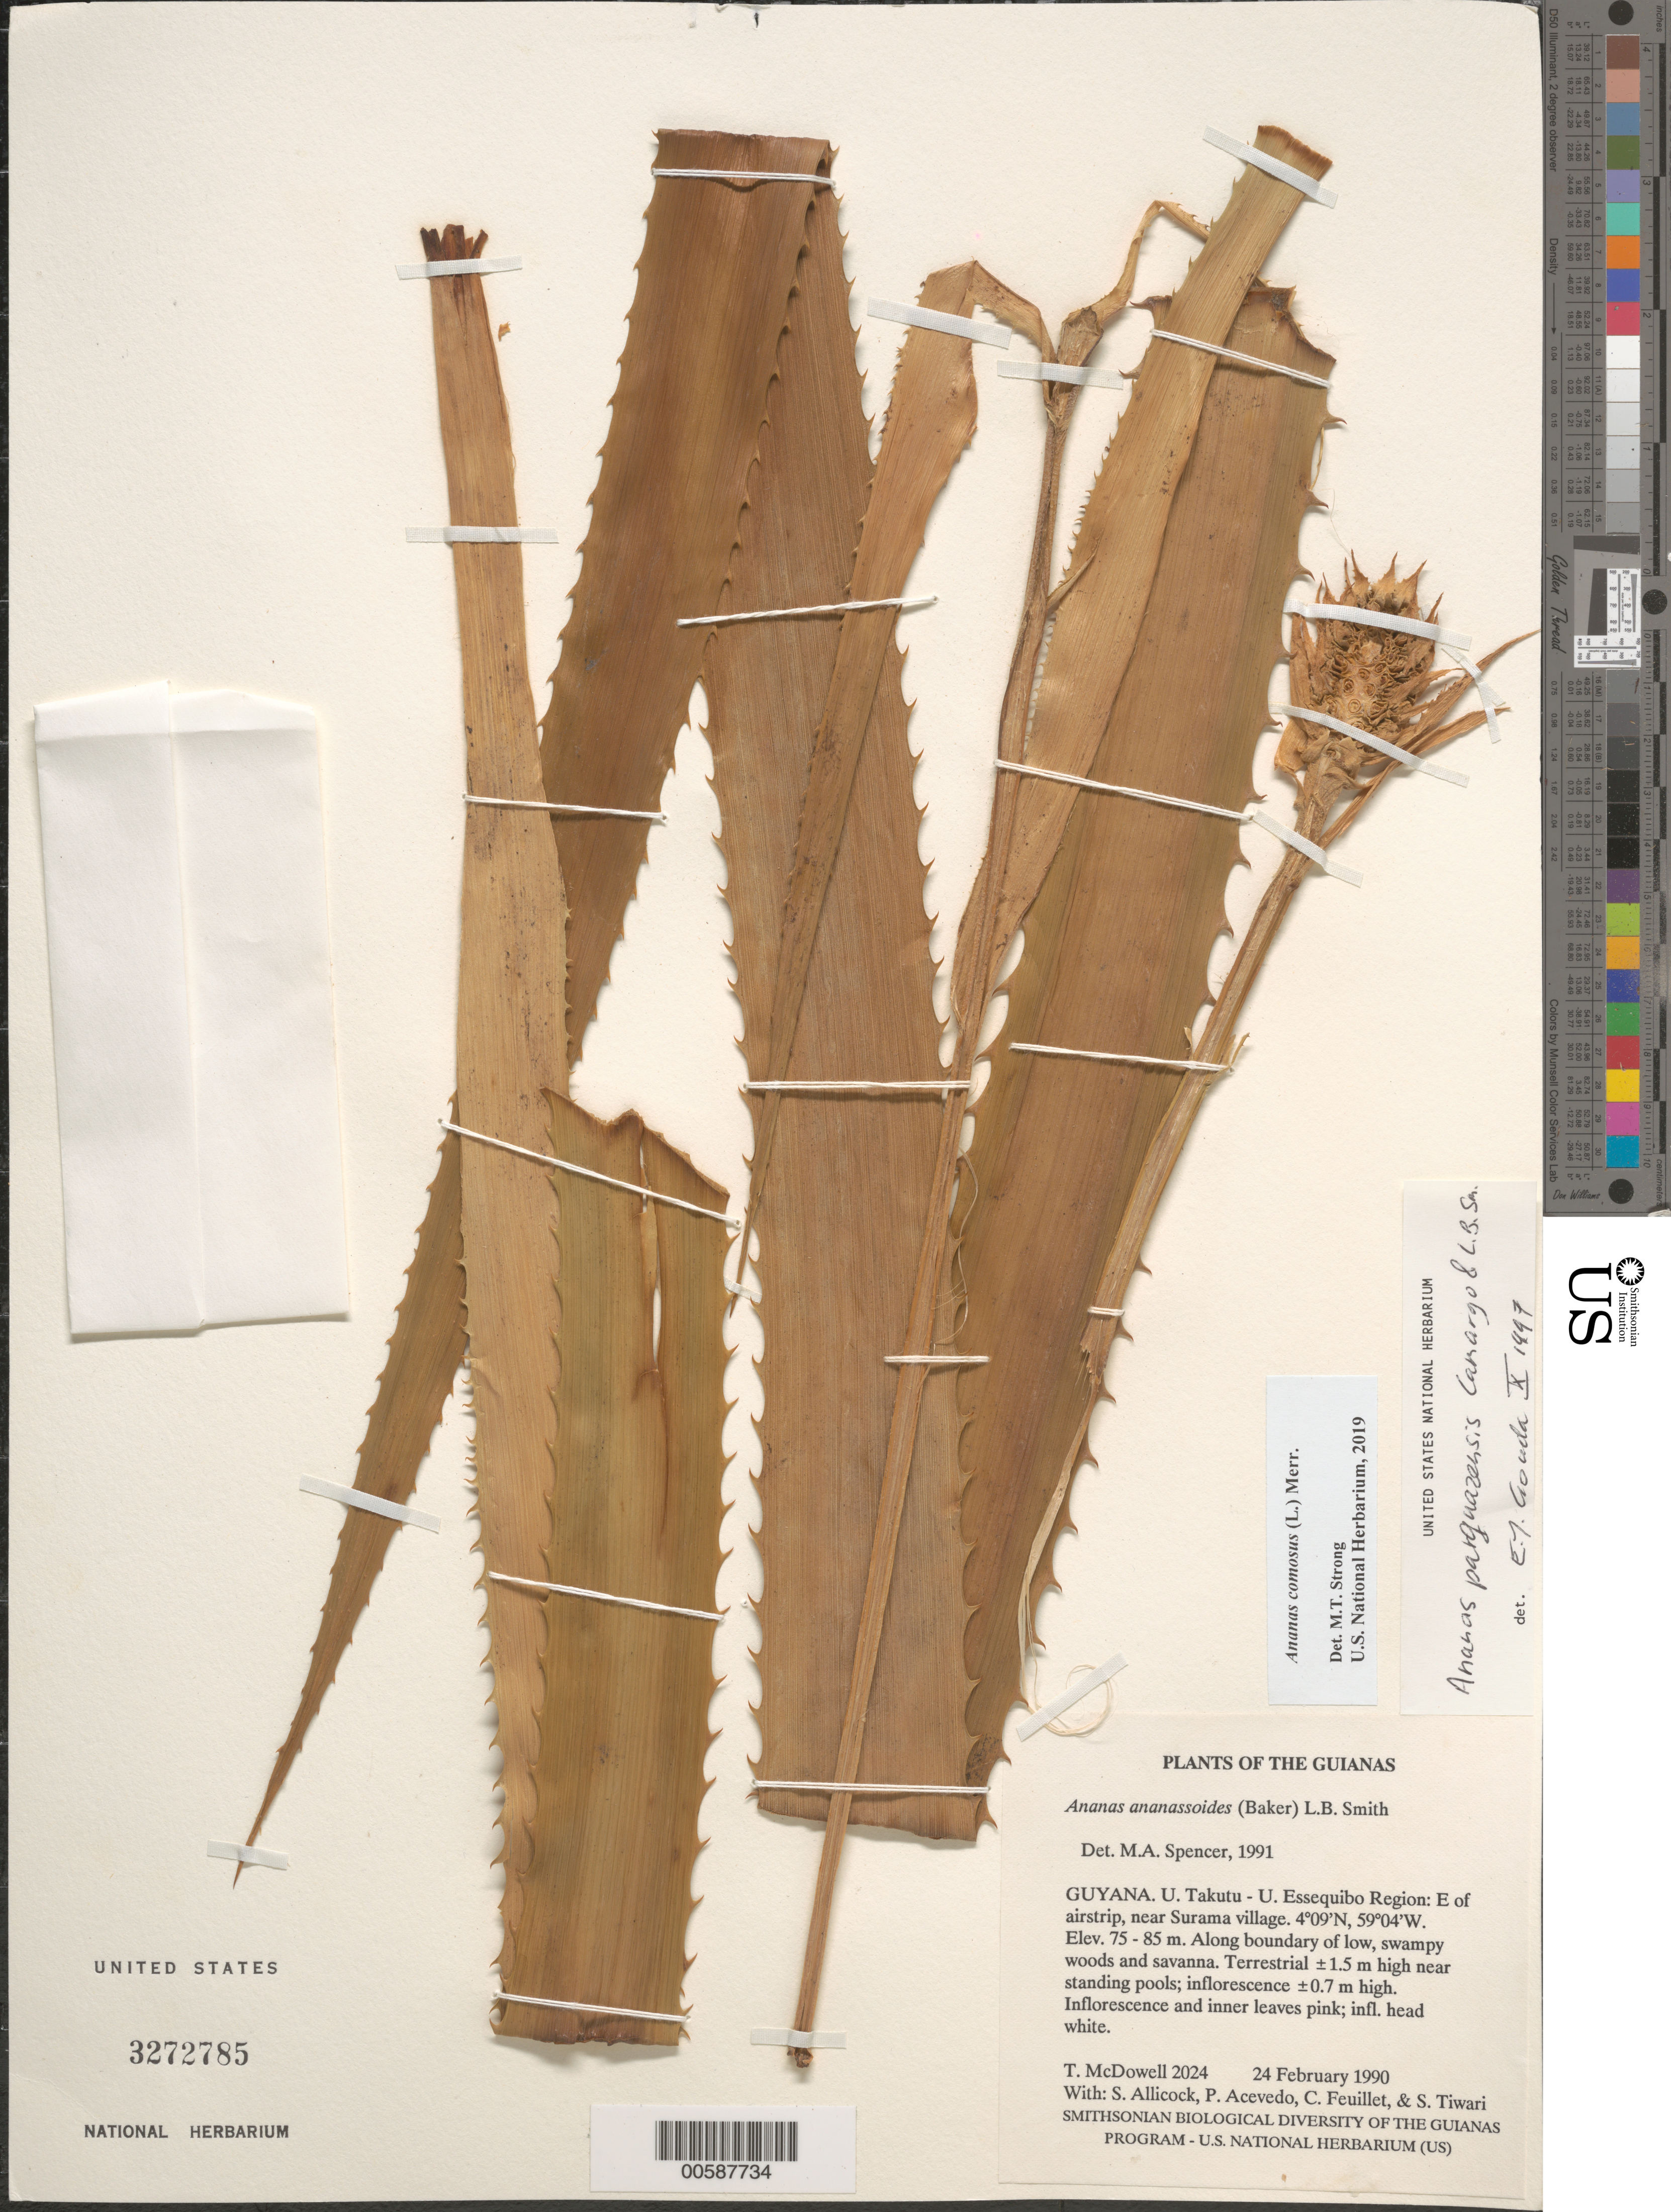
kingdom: Plantae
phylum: Tracheophyta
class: Liliopsida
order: Poales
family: Bromeliaceae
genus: Ananas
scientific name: Ananas comosus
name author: (L.) Merr.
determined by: Strong, Mark T., (BOT), Smithsonian Institution - National Museum of Natural History (UNITED STATES)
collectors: T. McDowell, S. Allicock, P. Acevedo-Rodr., C. Feuillet & S. Tiwari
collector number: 2024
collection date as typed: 24 February 1990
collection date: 1990-02-24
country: Guyana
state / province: U. Takutu-U. Essequibo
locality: E of airstrip, near Surama Village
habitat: Along boundary of low, swampy woods and savanna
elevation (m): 75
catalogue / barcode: US 3272785